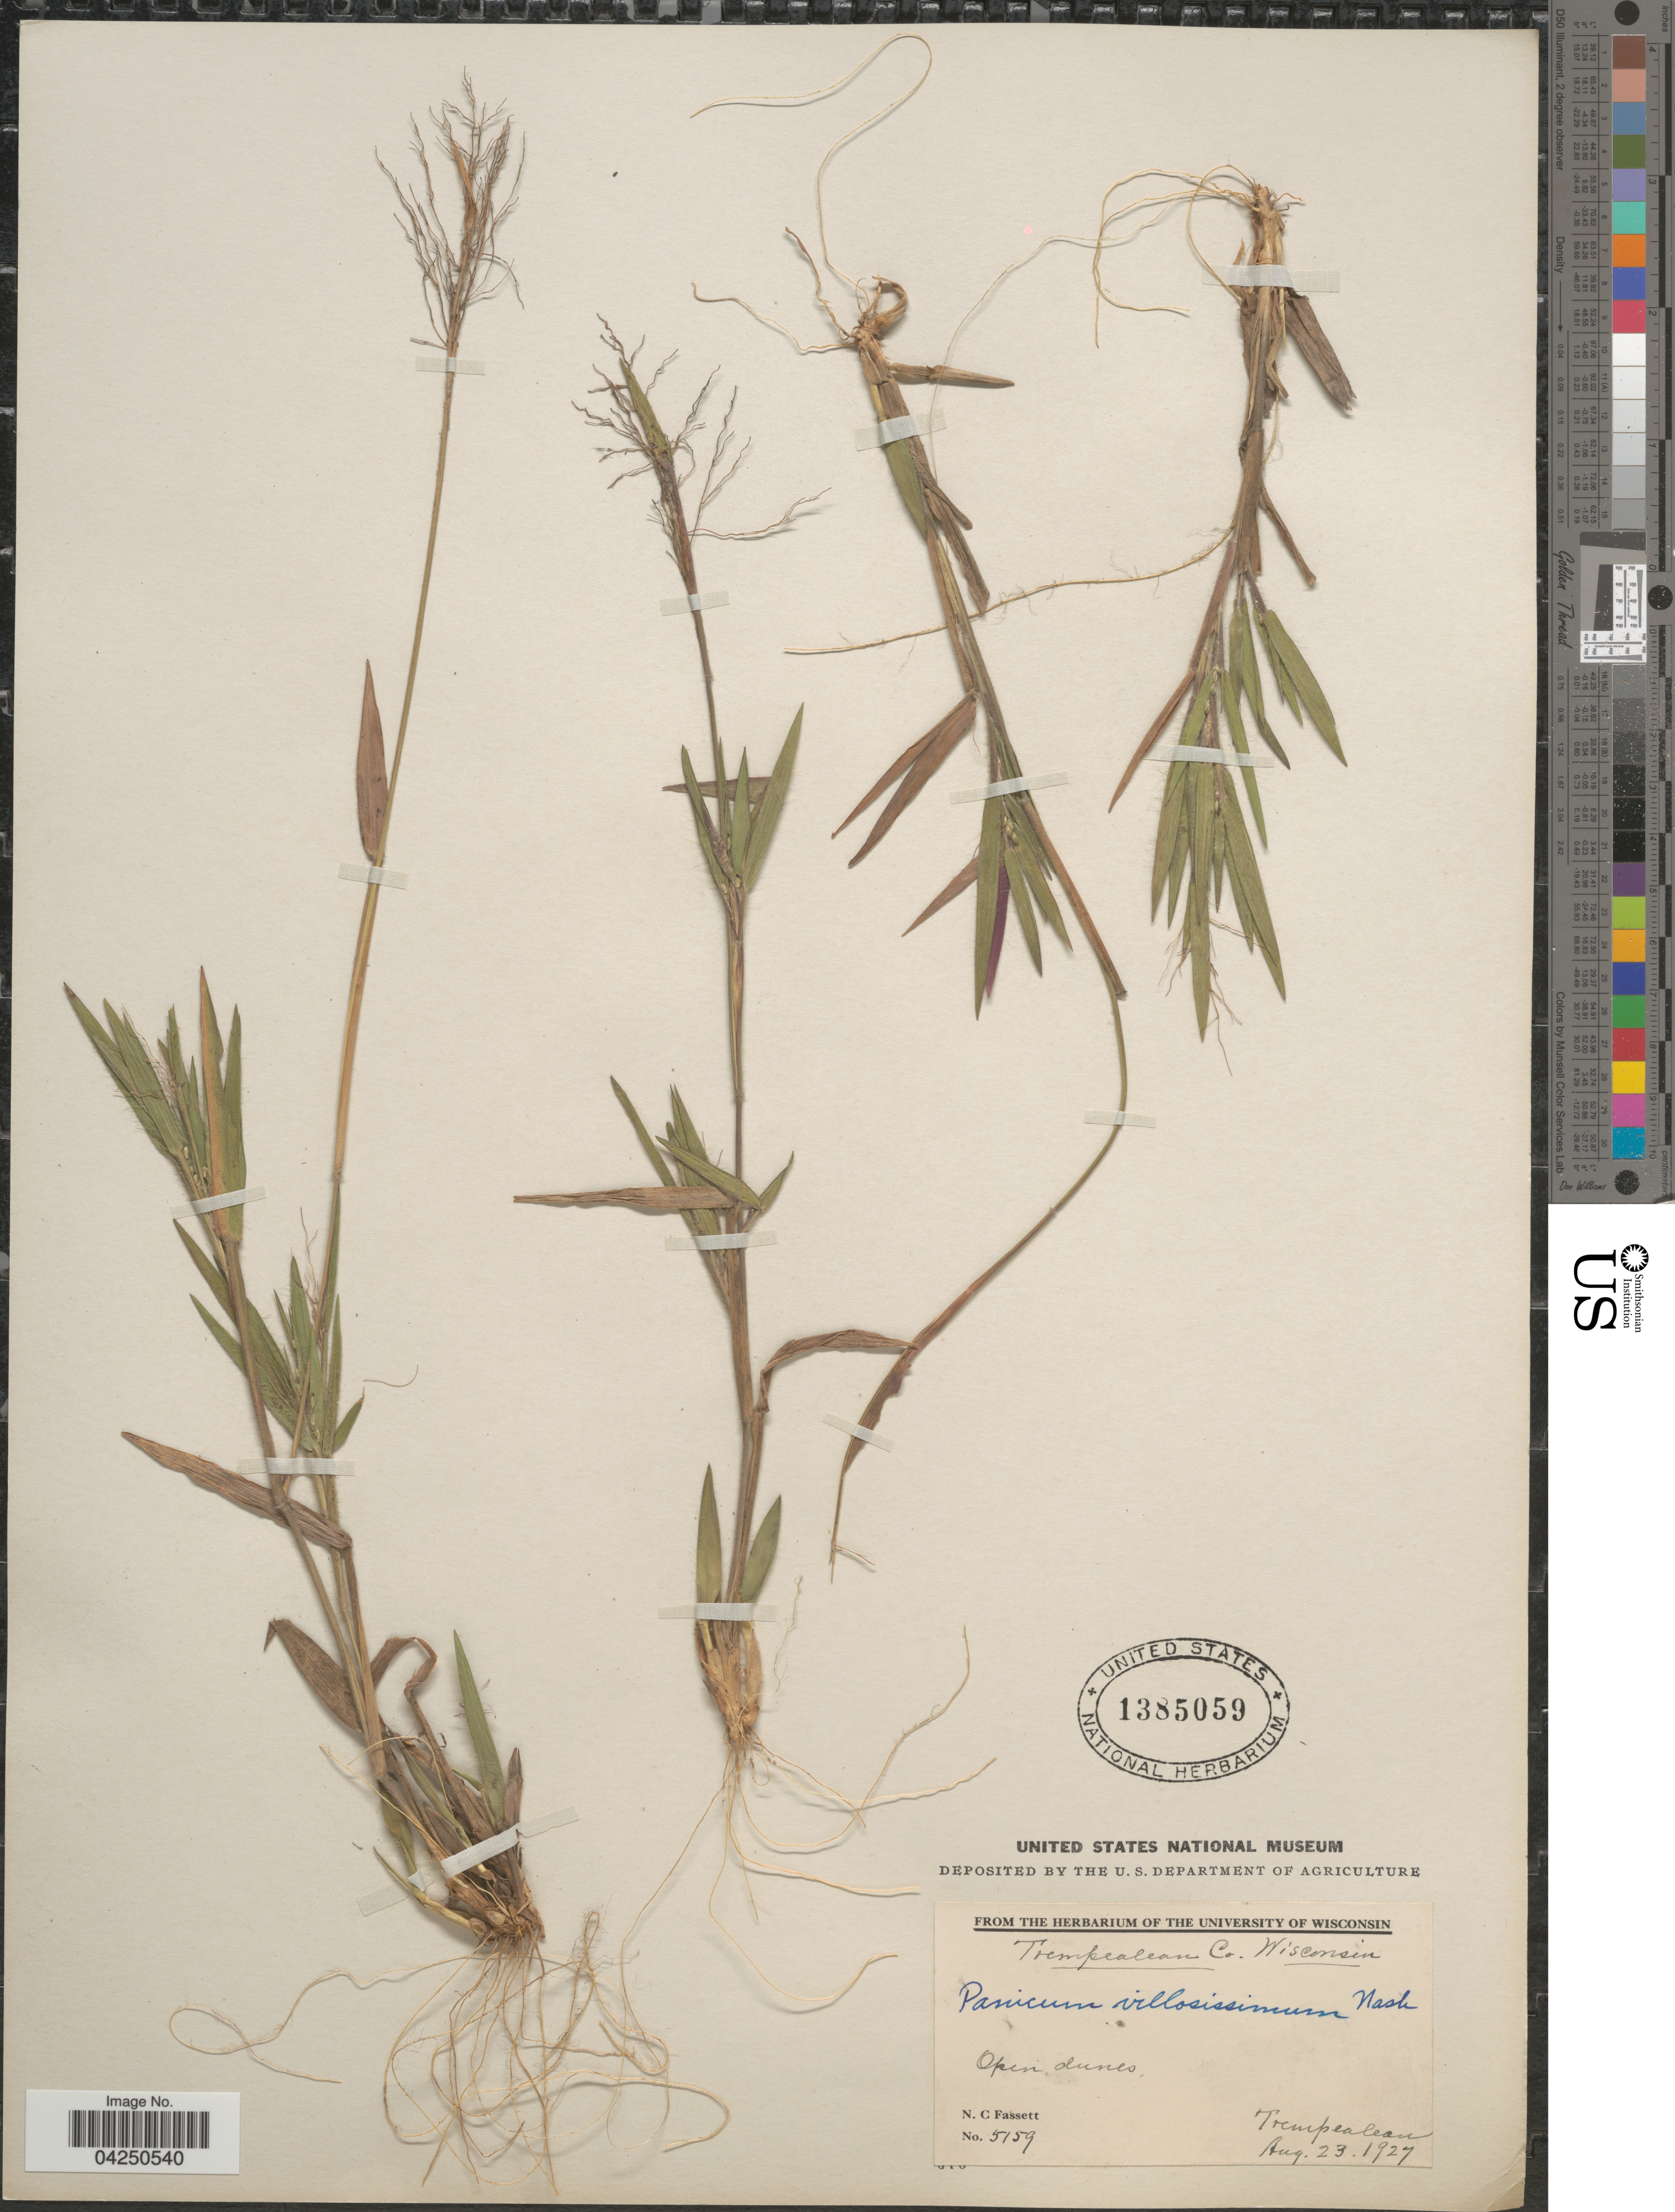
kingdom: Plantae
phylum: Tracheophyta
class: Liliopsida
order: Poales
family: Poaceae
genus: Dichanthelium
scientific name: Dichanthelium acuminatum var. acuminatum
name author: (Sw.) Gould & C.A. Clark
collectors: N. C. Fassett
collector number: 5159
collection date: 1927-08-23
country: United States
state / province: Wisconsin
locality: Trempealeau Co. Trempealeau.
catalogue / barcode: US 1385059